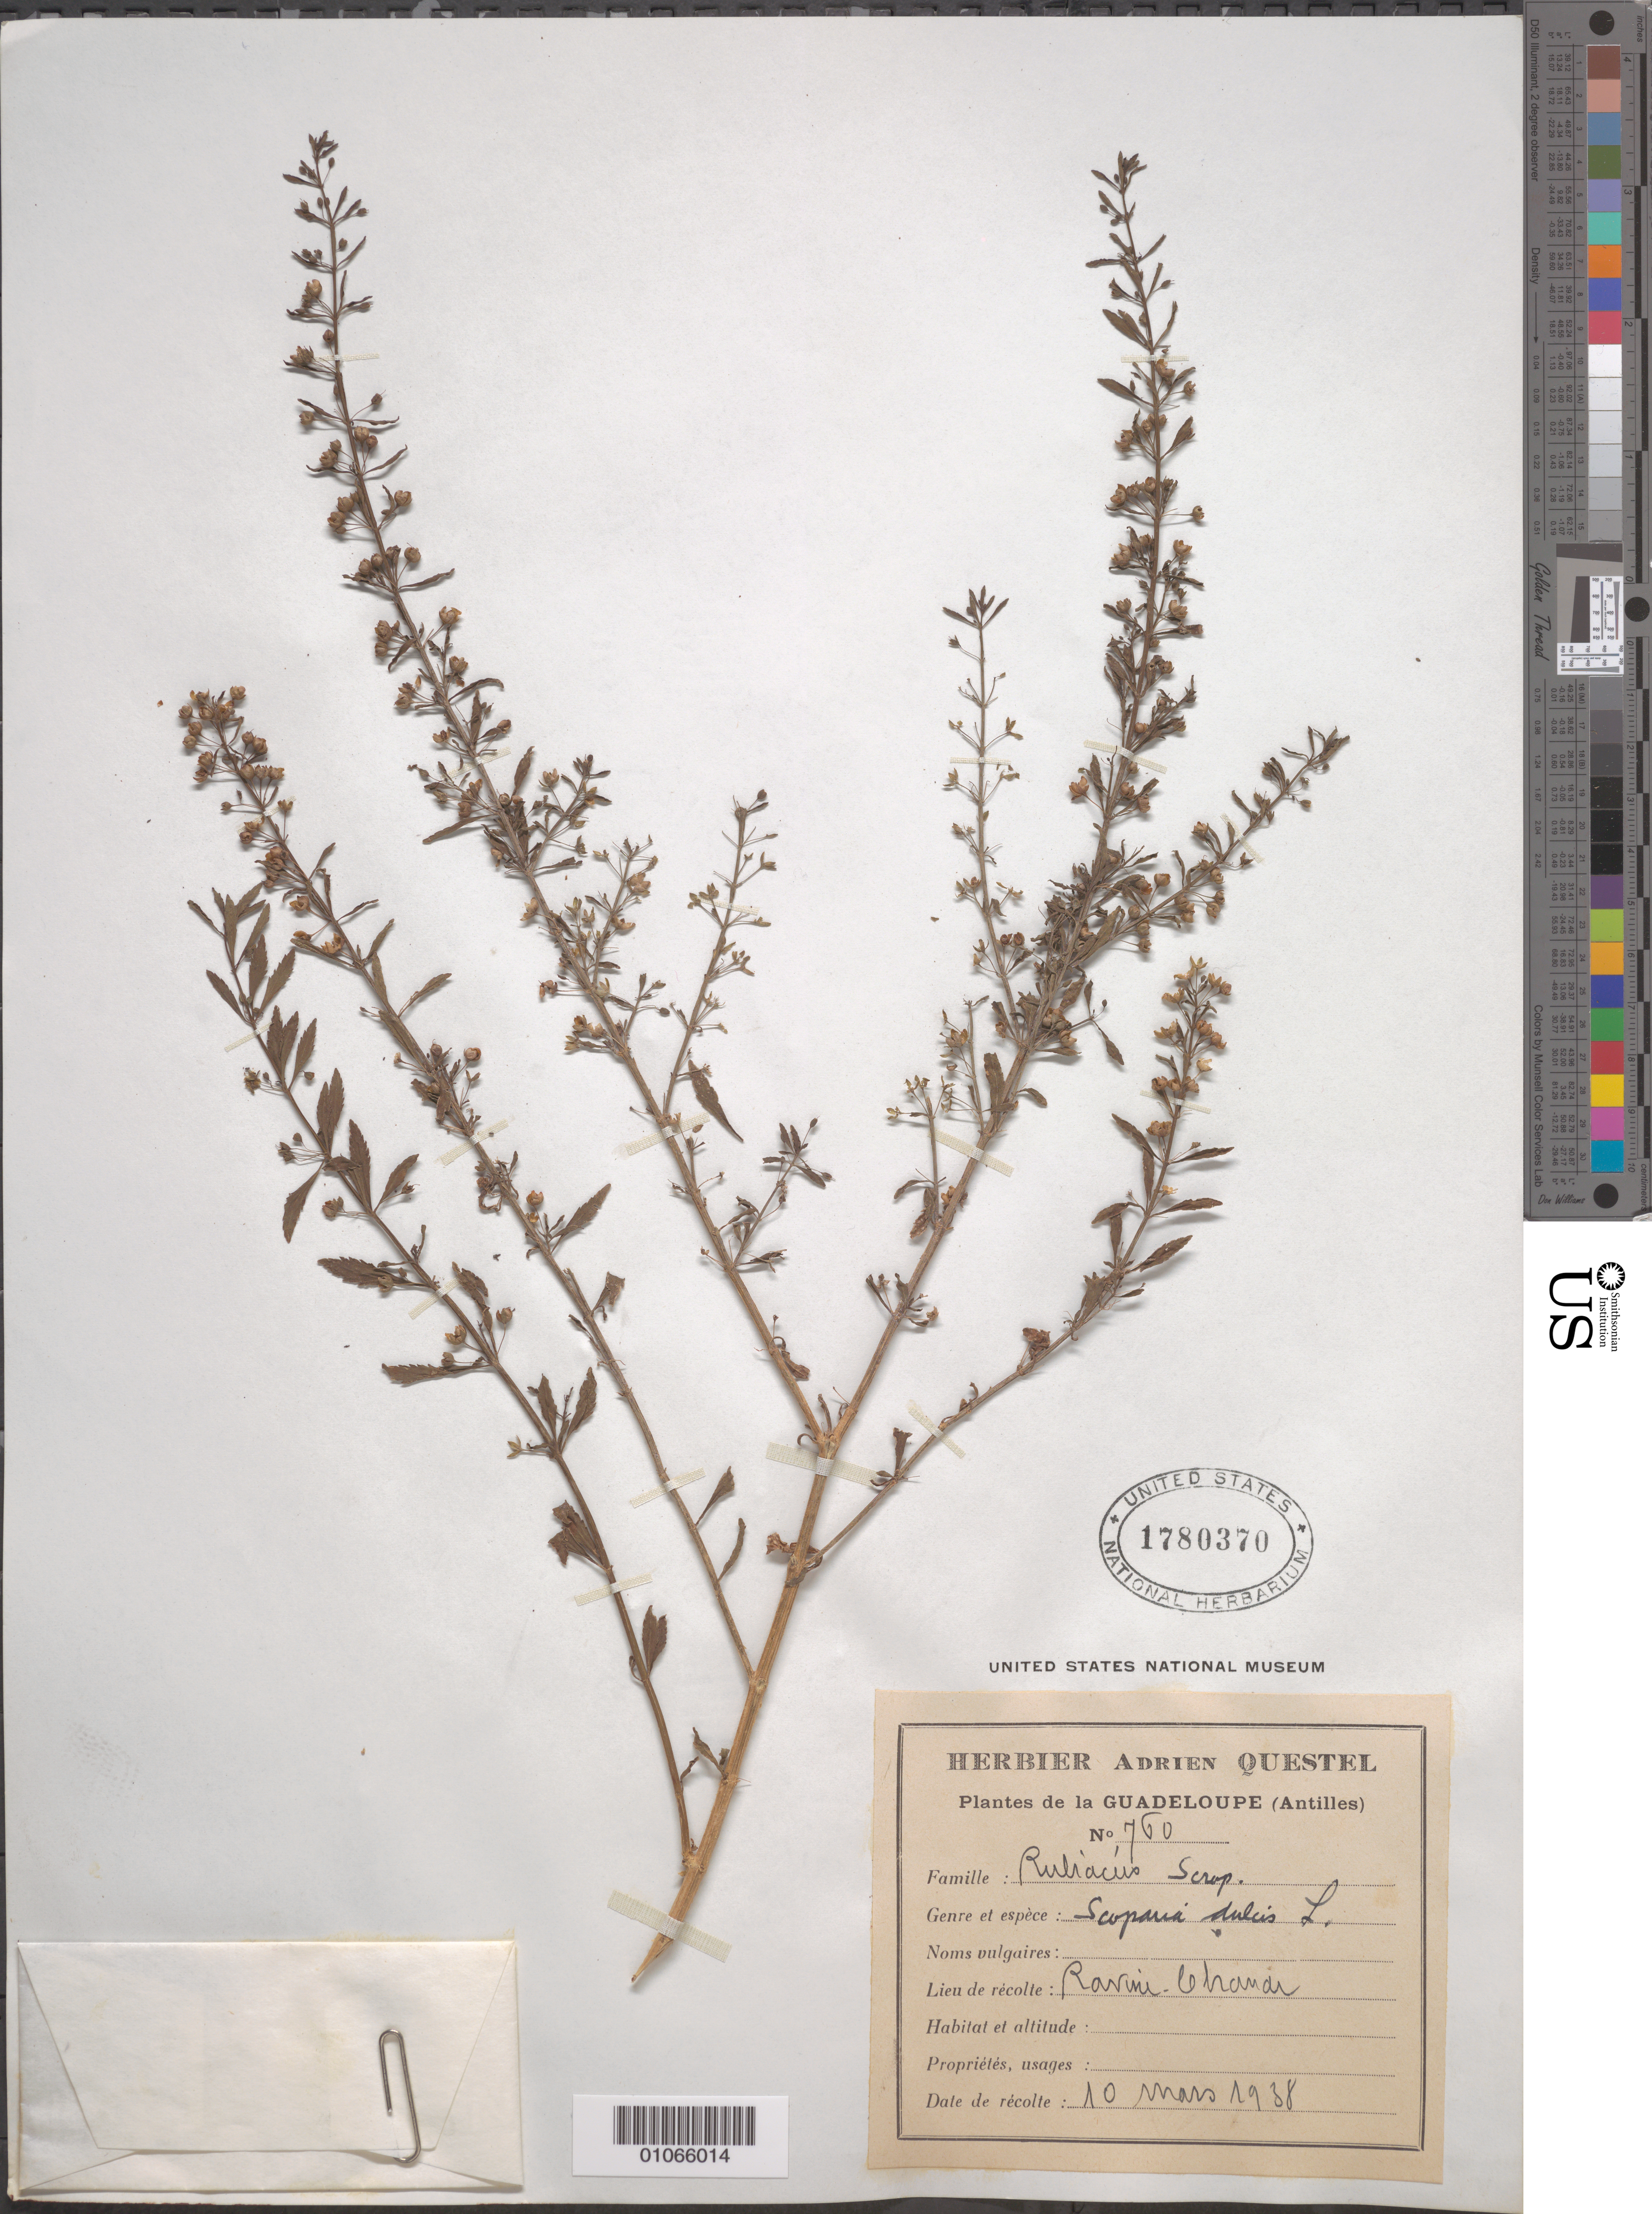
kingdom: Plantae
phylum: Tracheophyta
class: Magnoliopsida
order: Lamiales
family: Plantaginaceae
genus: Scoparia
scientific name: Scoparia dulcis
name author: L.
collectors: A. Questel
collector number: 760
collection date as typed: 10 Mar 1938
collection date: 1938-03-10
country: Guadeloupe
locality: Rarini Ghanar?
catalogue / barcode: US 1780370